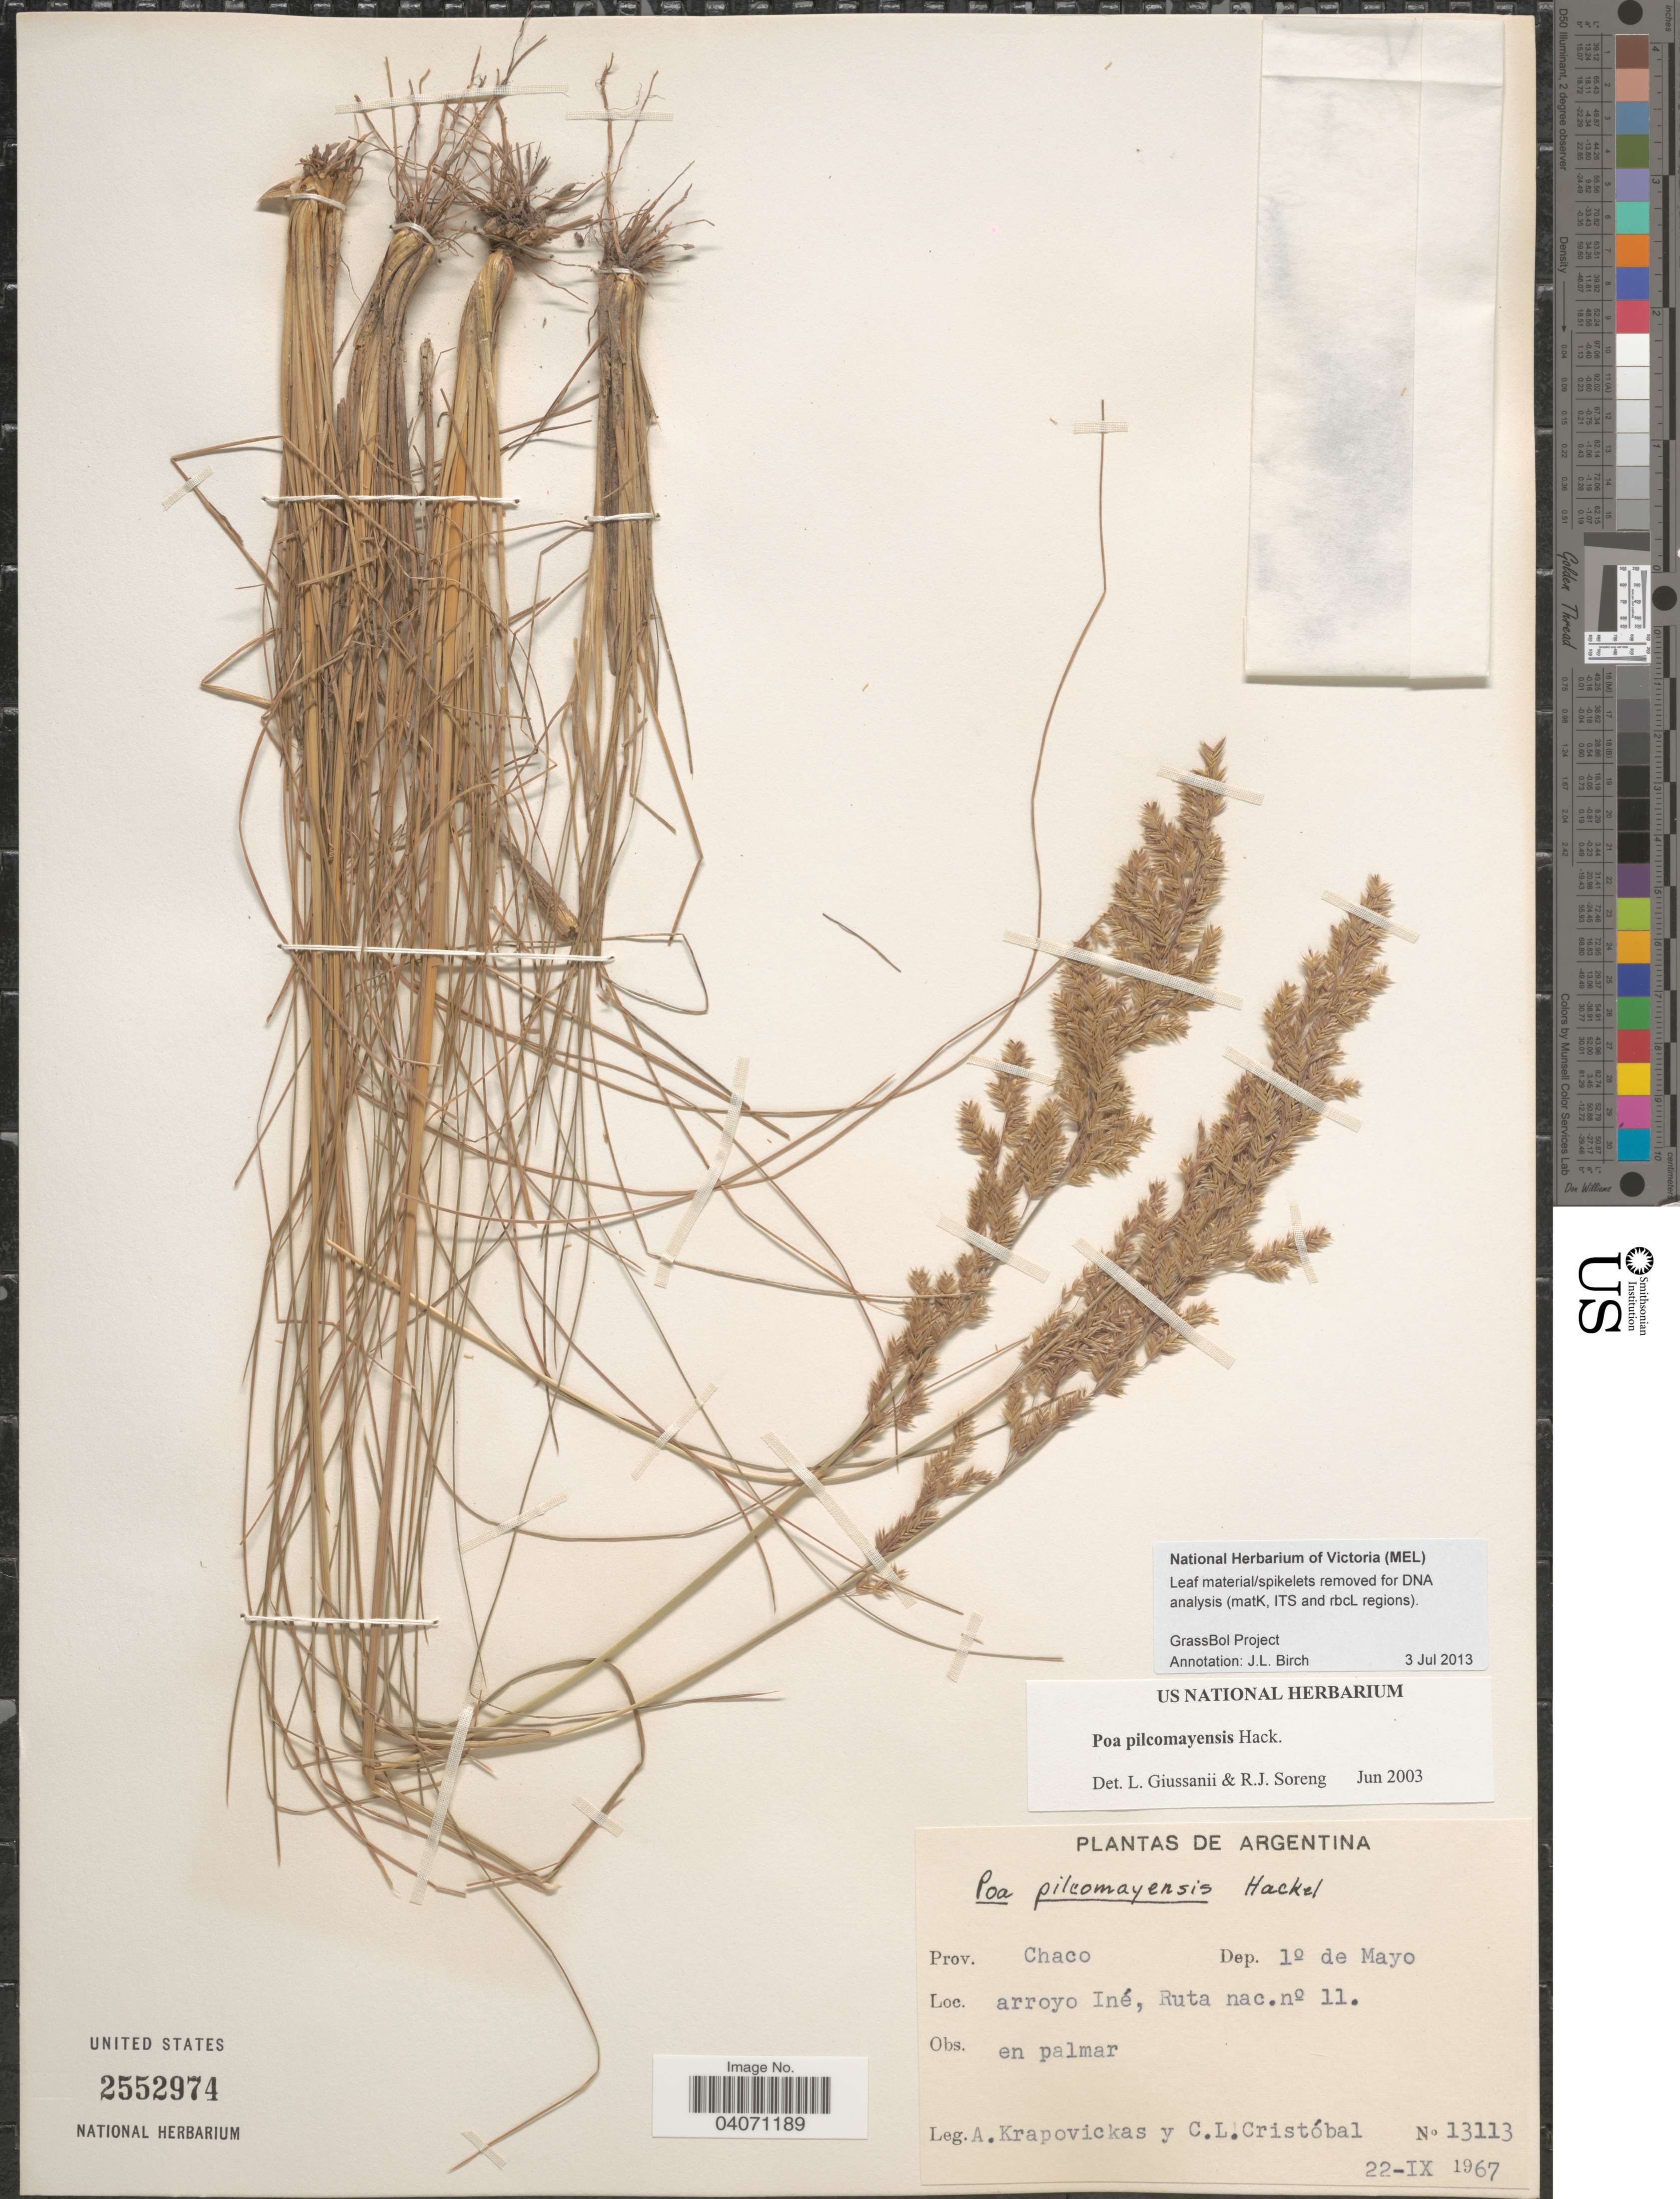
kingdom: Plantae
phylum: Tracheophyta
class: Liliopsida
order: Poales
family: Poaceae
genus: Poa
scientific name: Poa pilcomayensis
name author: Hack.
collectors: A. Krapovickas & C. L. Cristóbal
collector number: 13113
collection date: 1967-09-22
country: Argentina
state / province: Chaco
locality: Dep. 1° de Mayo. Arroyo Iné, Ruta nac. n° 11.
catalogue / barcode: US 2552974